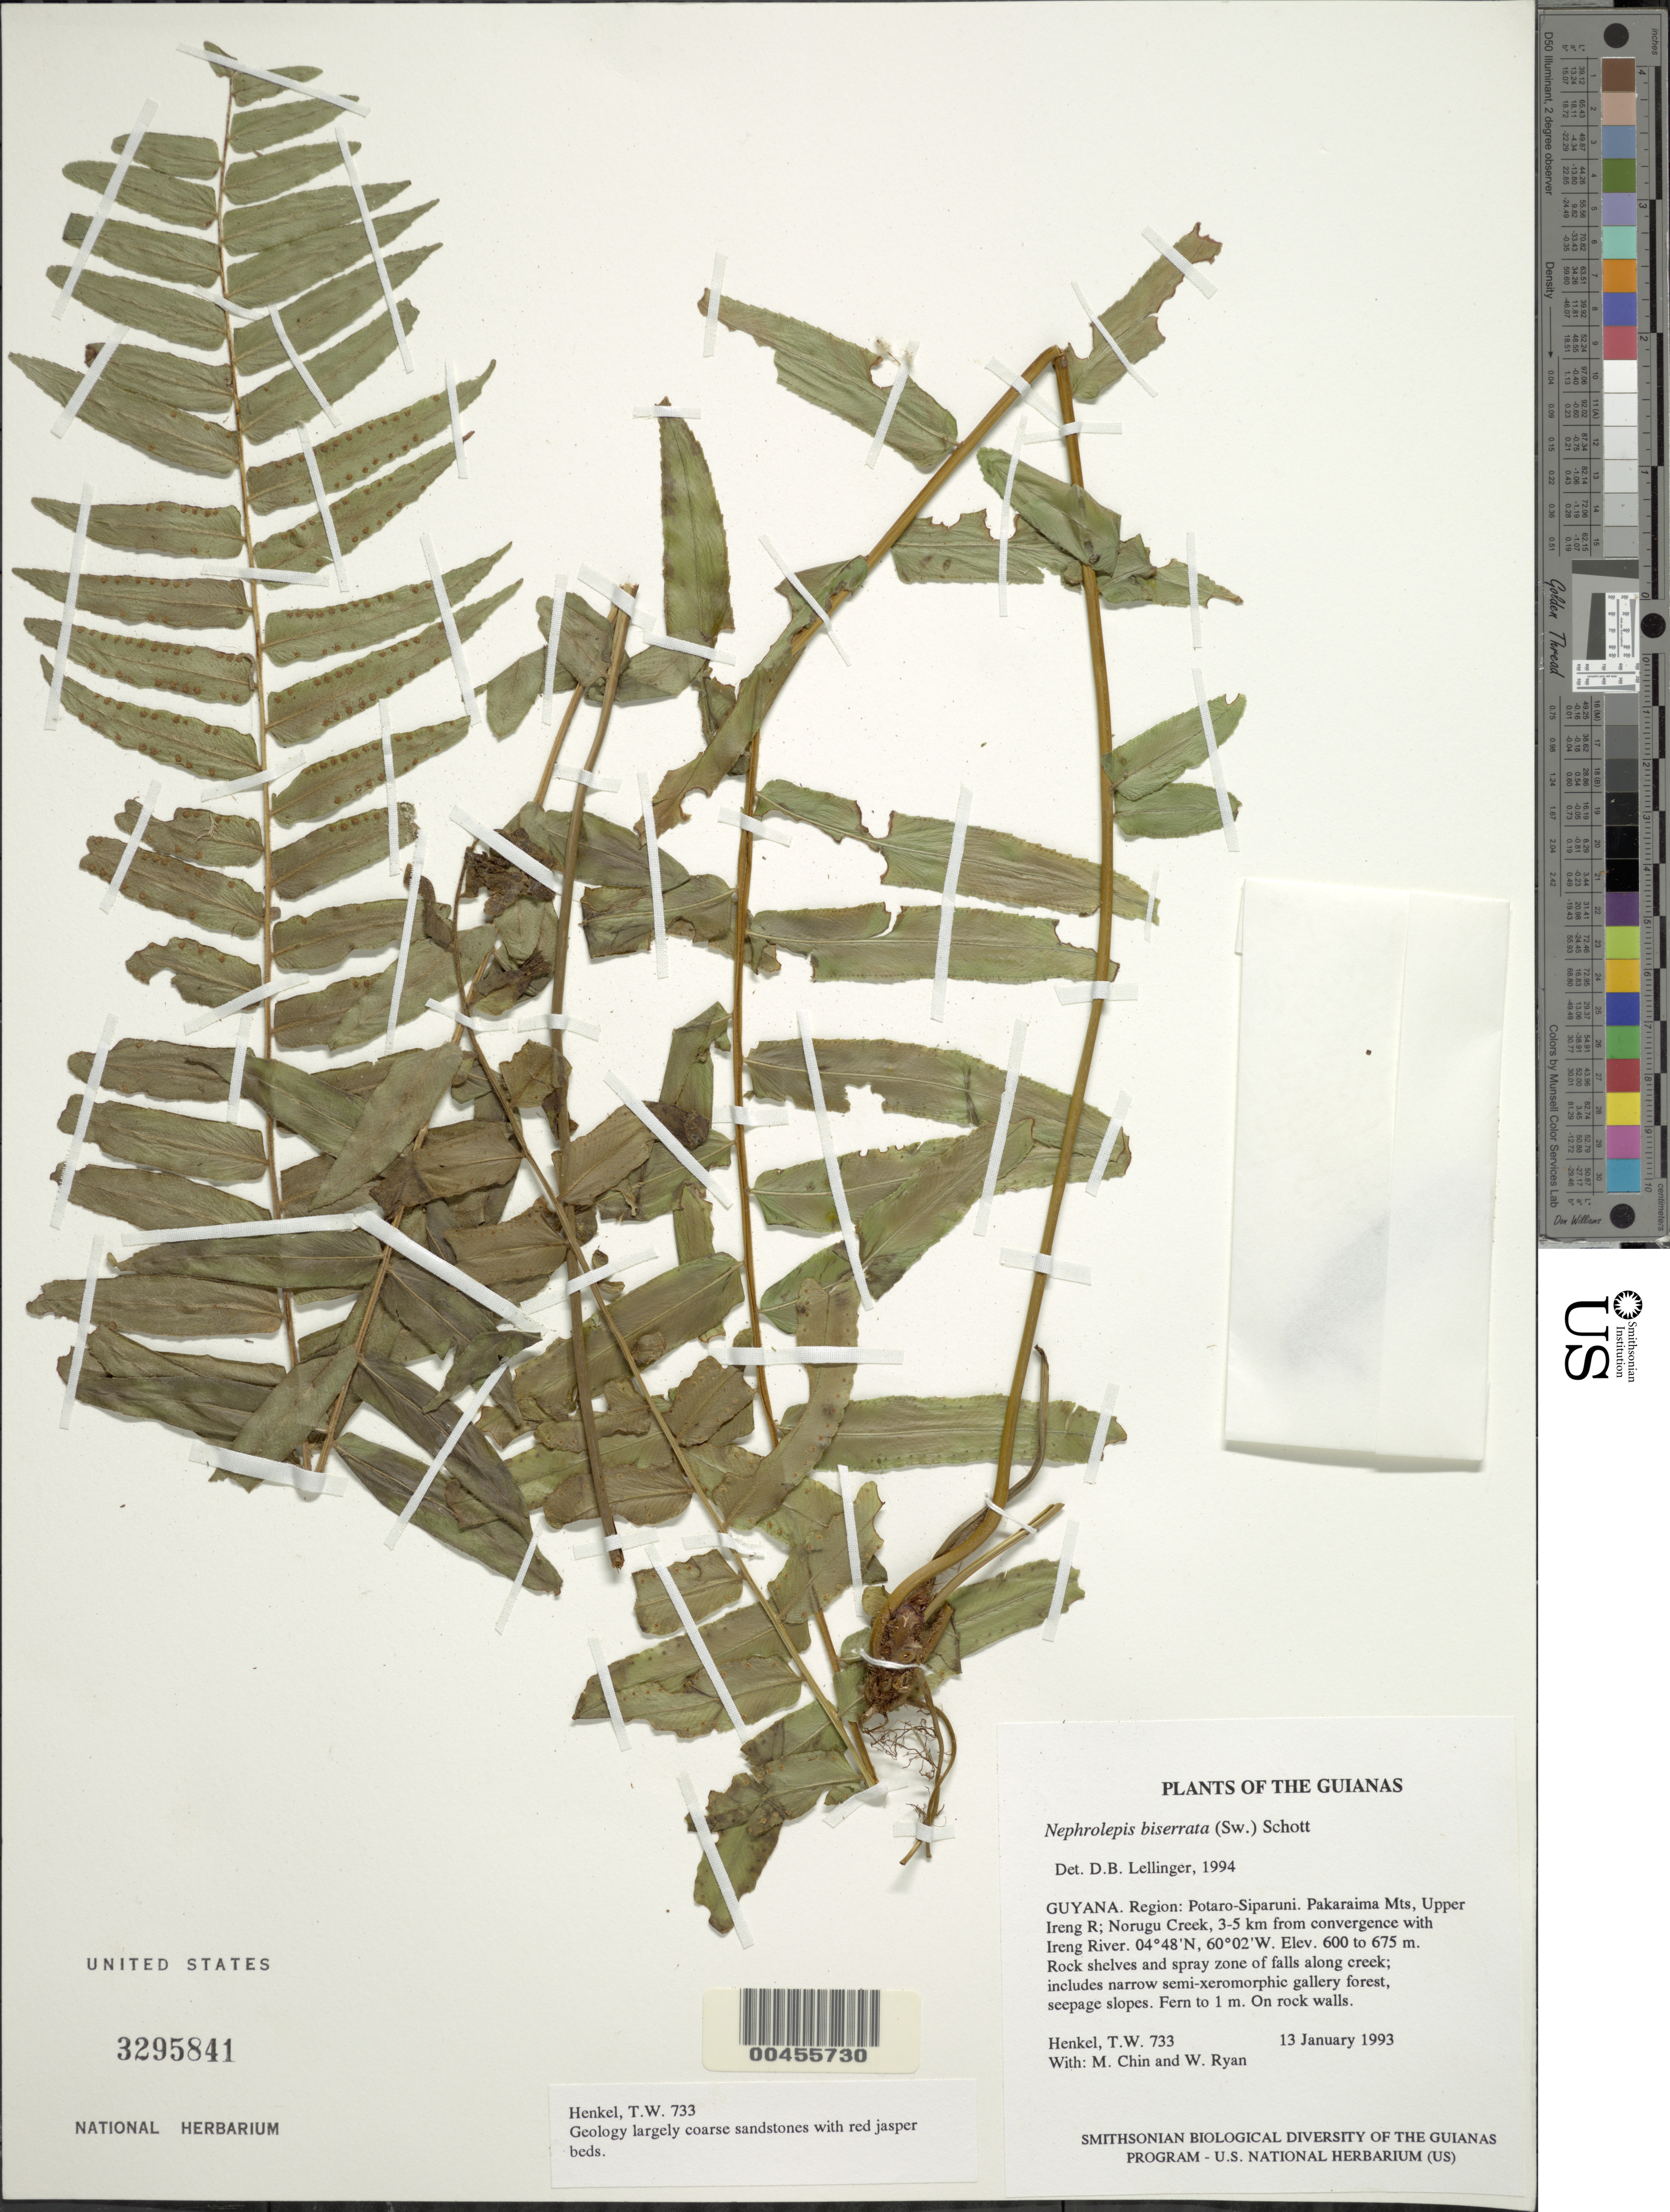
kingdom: Plantae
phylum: Tracheophyta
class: Polypodiopsida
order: Polypodiales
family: Nephrolepidaceae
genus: Nephrolepis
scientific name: Nephrolepis biserrata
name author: (Sw.) Schott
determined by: Lellinger, David B., (BOT), Smithsonian Institution - National Museum of Natural History (UNITED STATES)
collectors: T. Henkel, M. Chin & W. Ryan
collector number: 733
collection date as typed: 13 January 1993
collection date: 1993-01-13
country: Guyana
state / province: Potaro-Siparuni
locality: Pakaraima Mts, Upper Ireng R; Norugu Creek, 3-5 km from convergence with Ireng River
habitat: Rock shelves and spray zone of falls along creek; includes narrow semi-xeromorphic gallery forest, seepage slopes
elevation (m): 600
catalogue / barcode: US 3295841